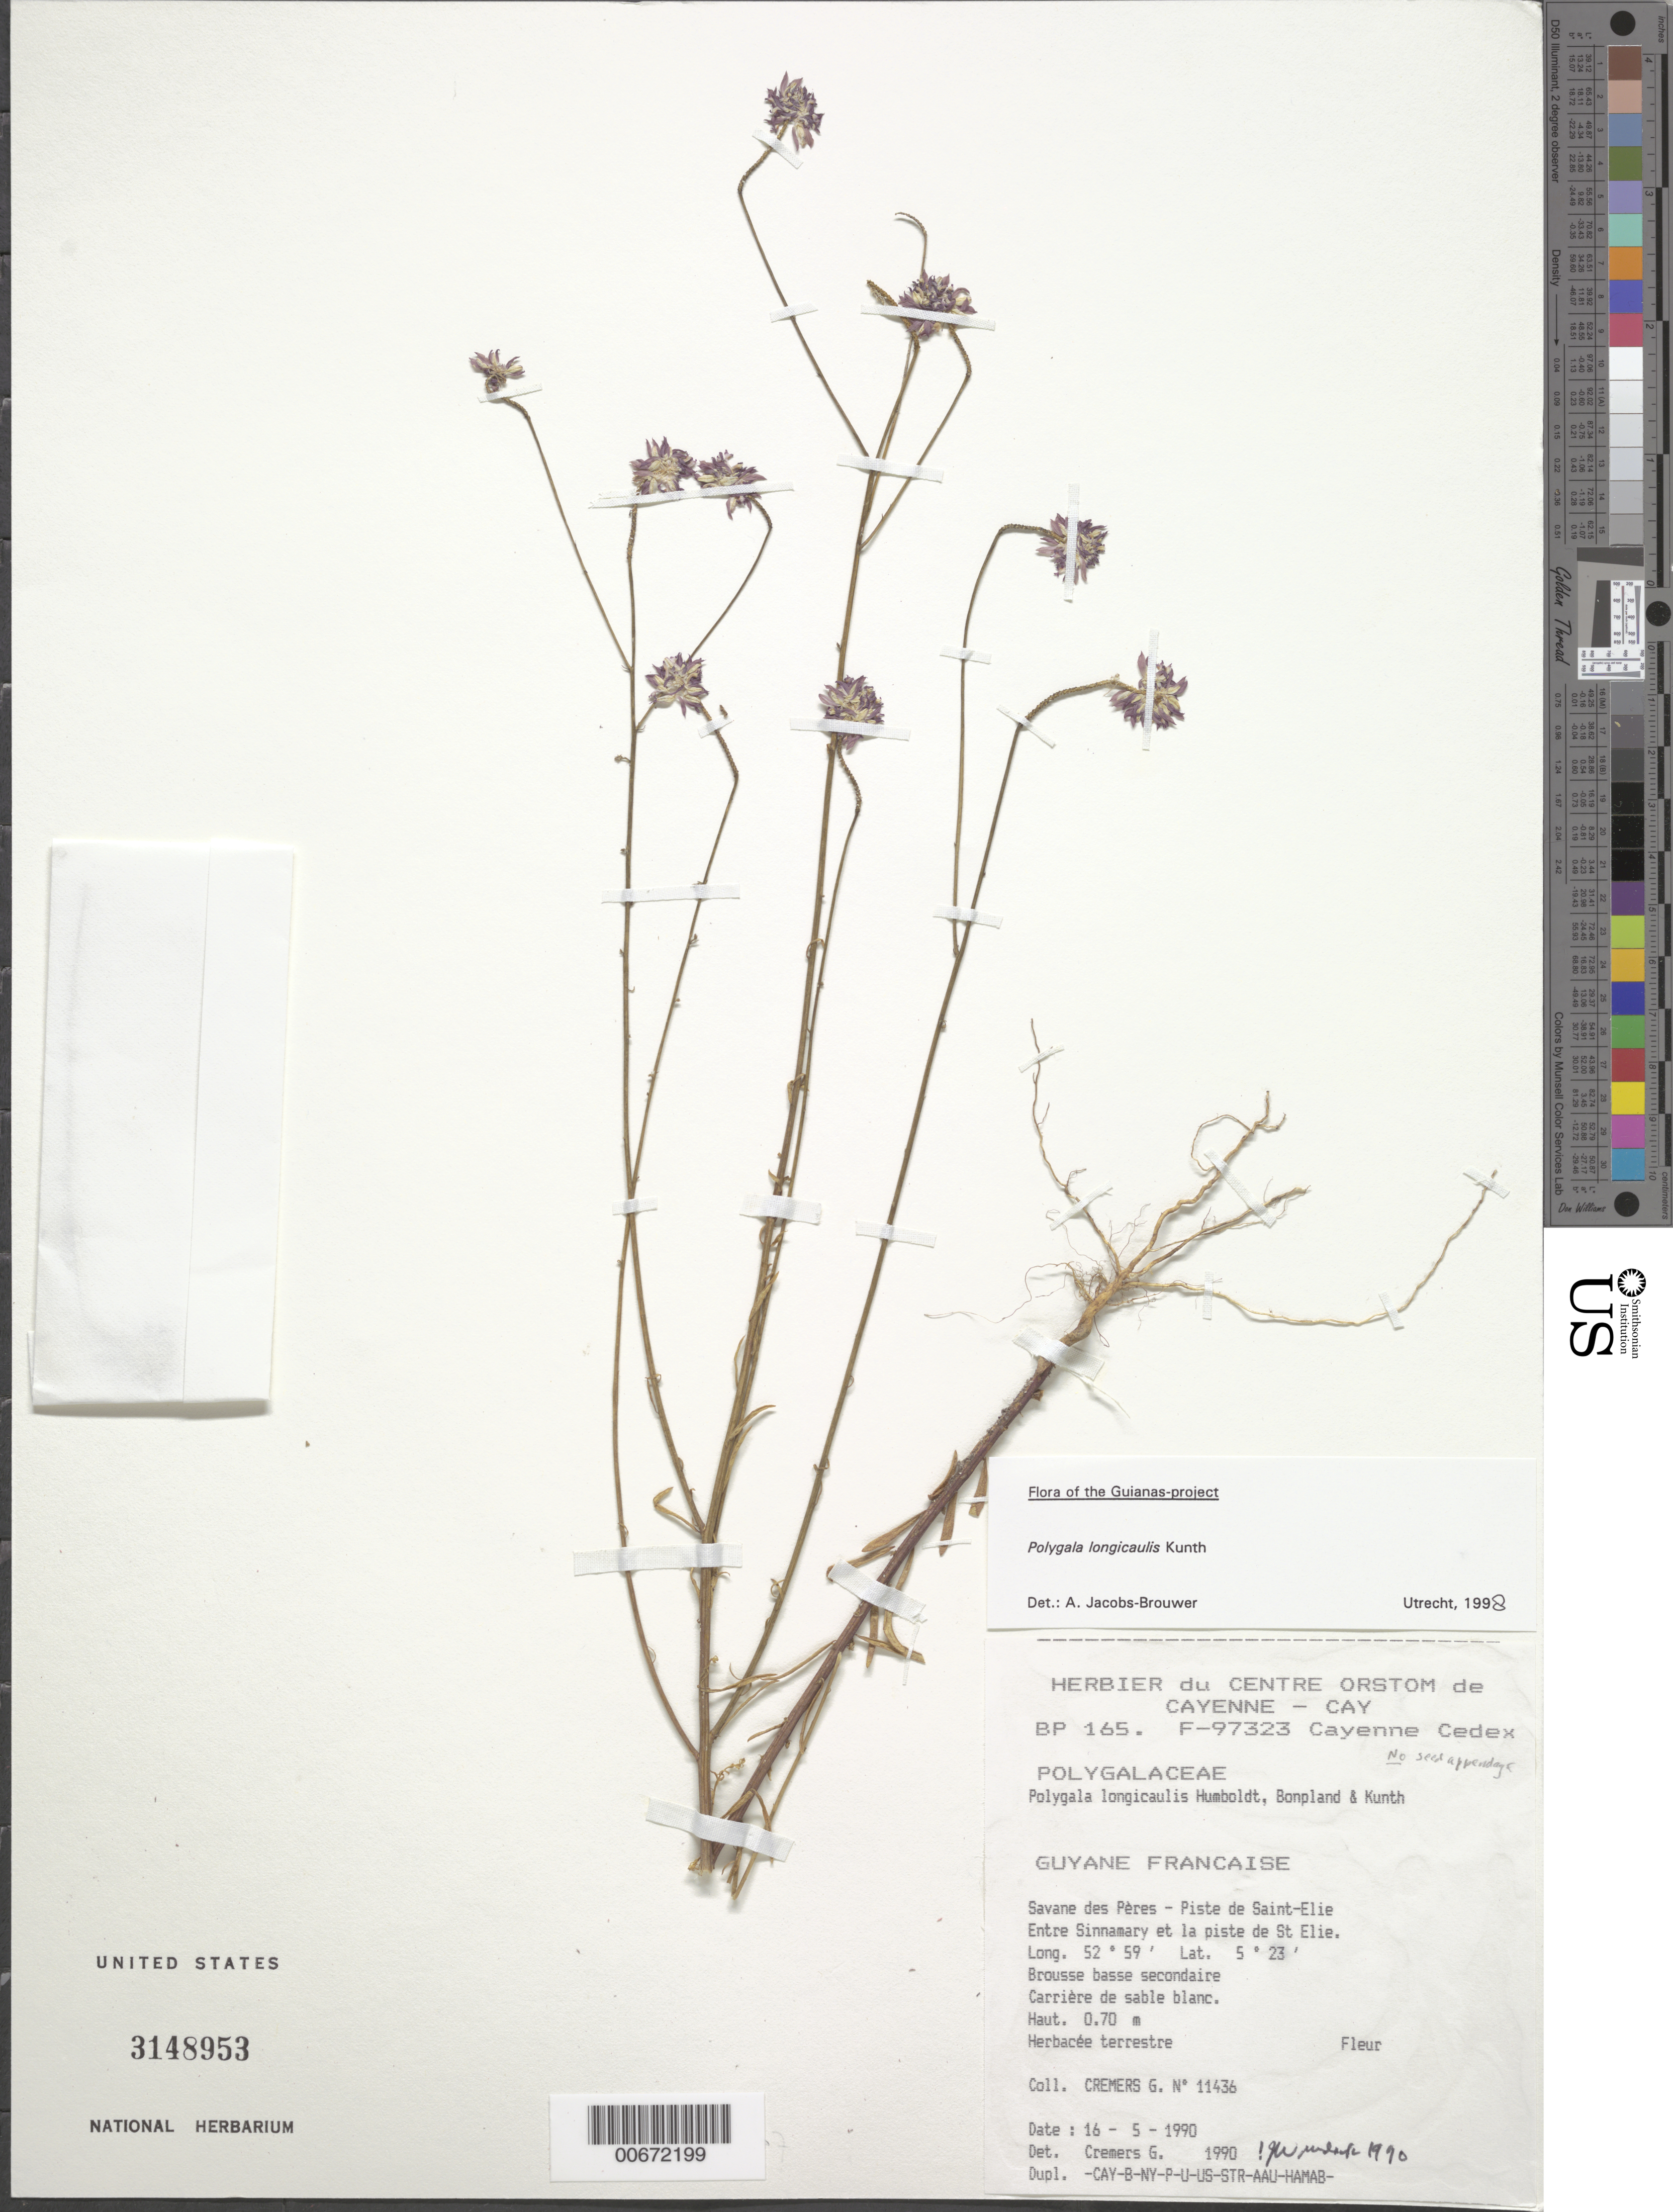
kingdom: Plantae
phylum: Tracheophyta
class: Magnoliopsida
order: Fabales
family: Polygalaceae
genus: Polygala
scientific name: Polygala longicaulis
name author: Kunth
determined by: Jacobs-Brouwer, A.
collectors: G. Cremers & M. Hoff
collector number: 11436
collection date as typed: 16-May-90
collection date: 1990-05-16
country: French Guiana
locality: Savane des Pères, Piste de Saint-Elie, entre Sinnamary e la piste de St. Elie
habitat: Brousse basse secondaire, carrière de sable blanc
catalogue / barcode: US 3148953